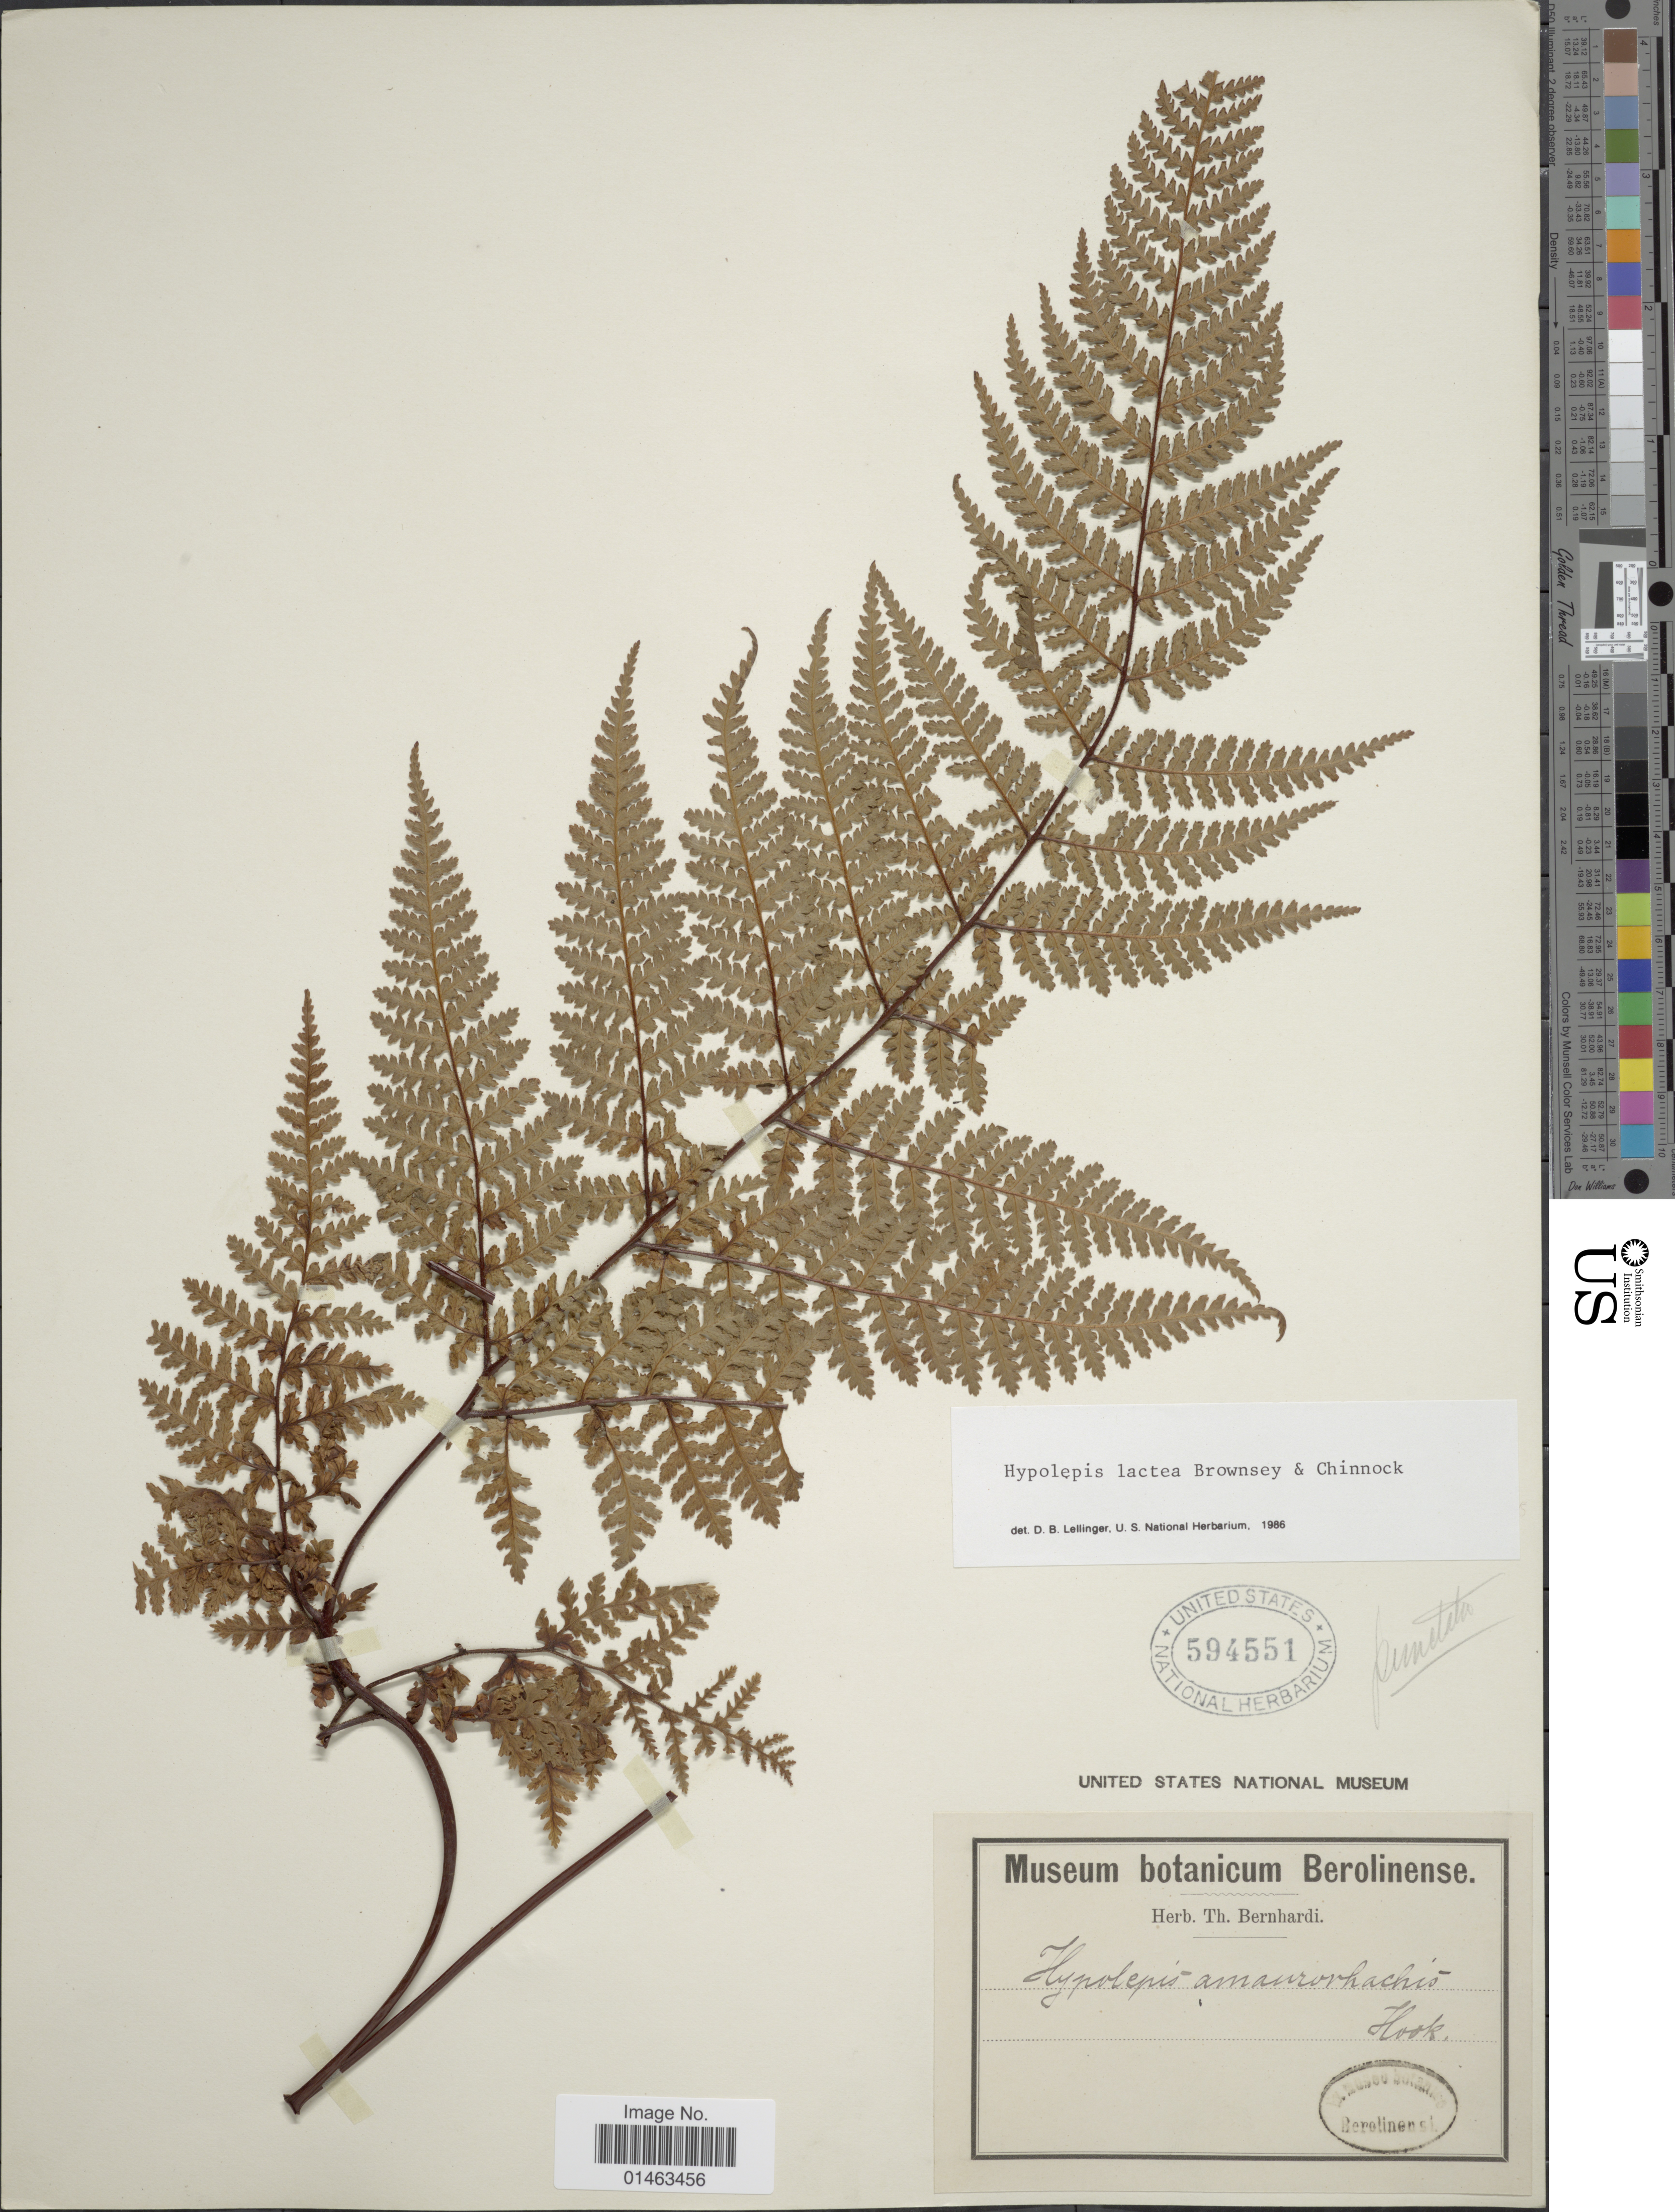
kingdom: Plantae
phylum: Tracheophyta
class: Polypodiopsida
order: Polypodiales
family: Dennstaedtiaceae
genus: Hypolepis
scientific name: Hypolepis lactea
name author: Brownsey & Chinnock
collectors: ex herb. Bernhardi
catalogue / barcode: US 594551